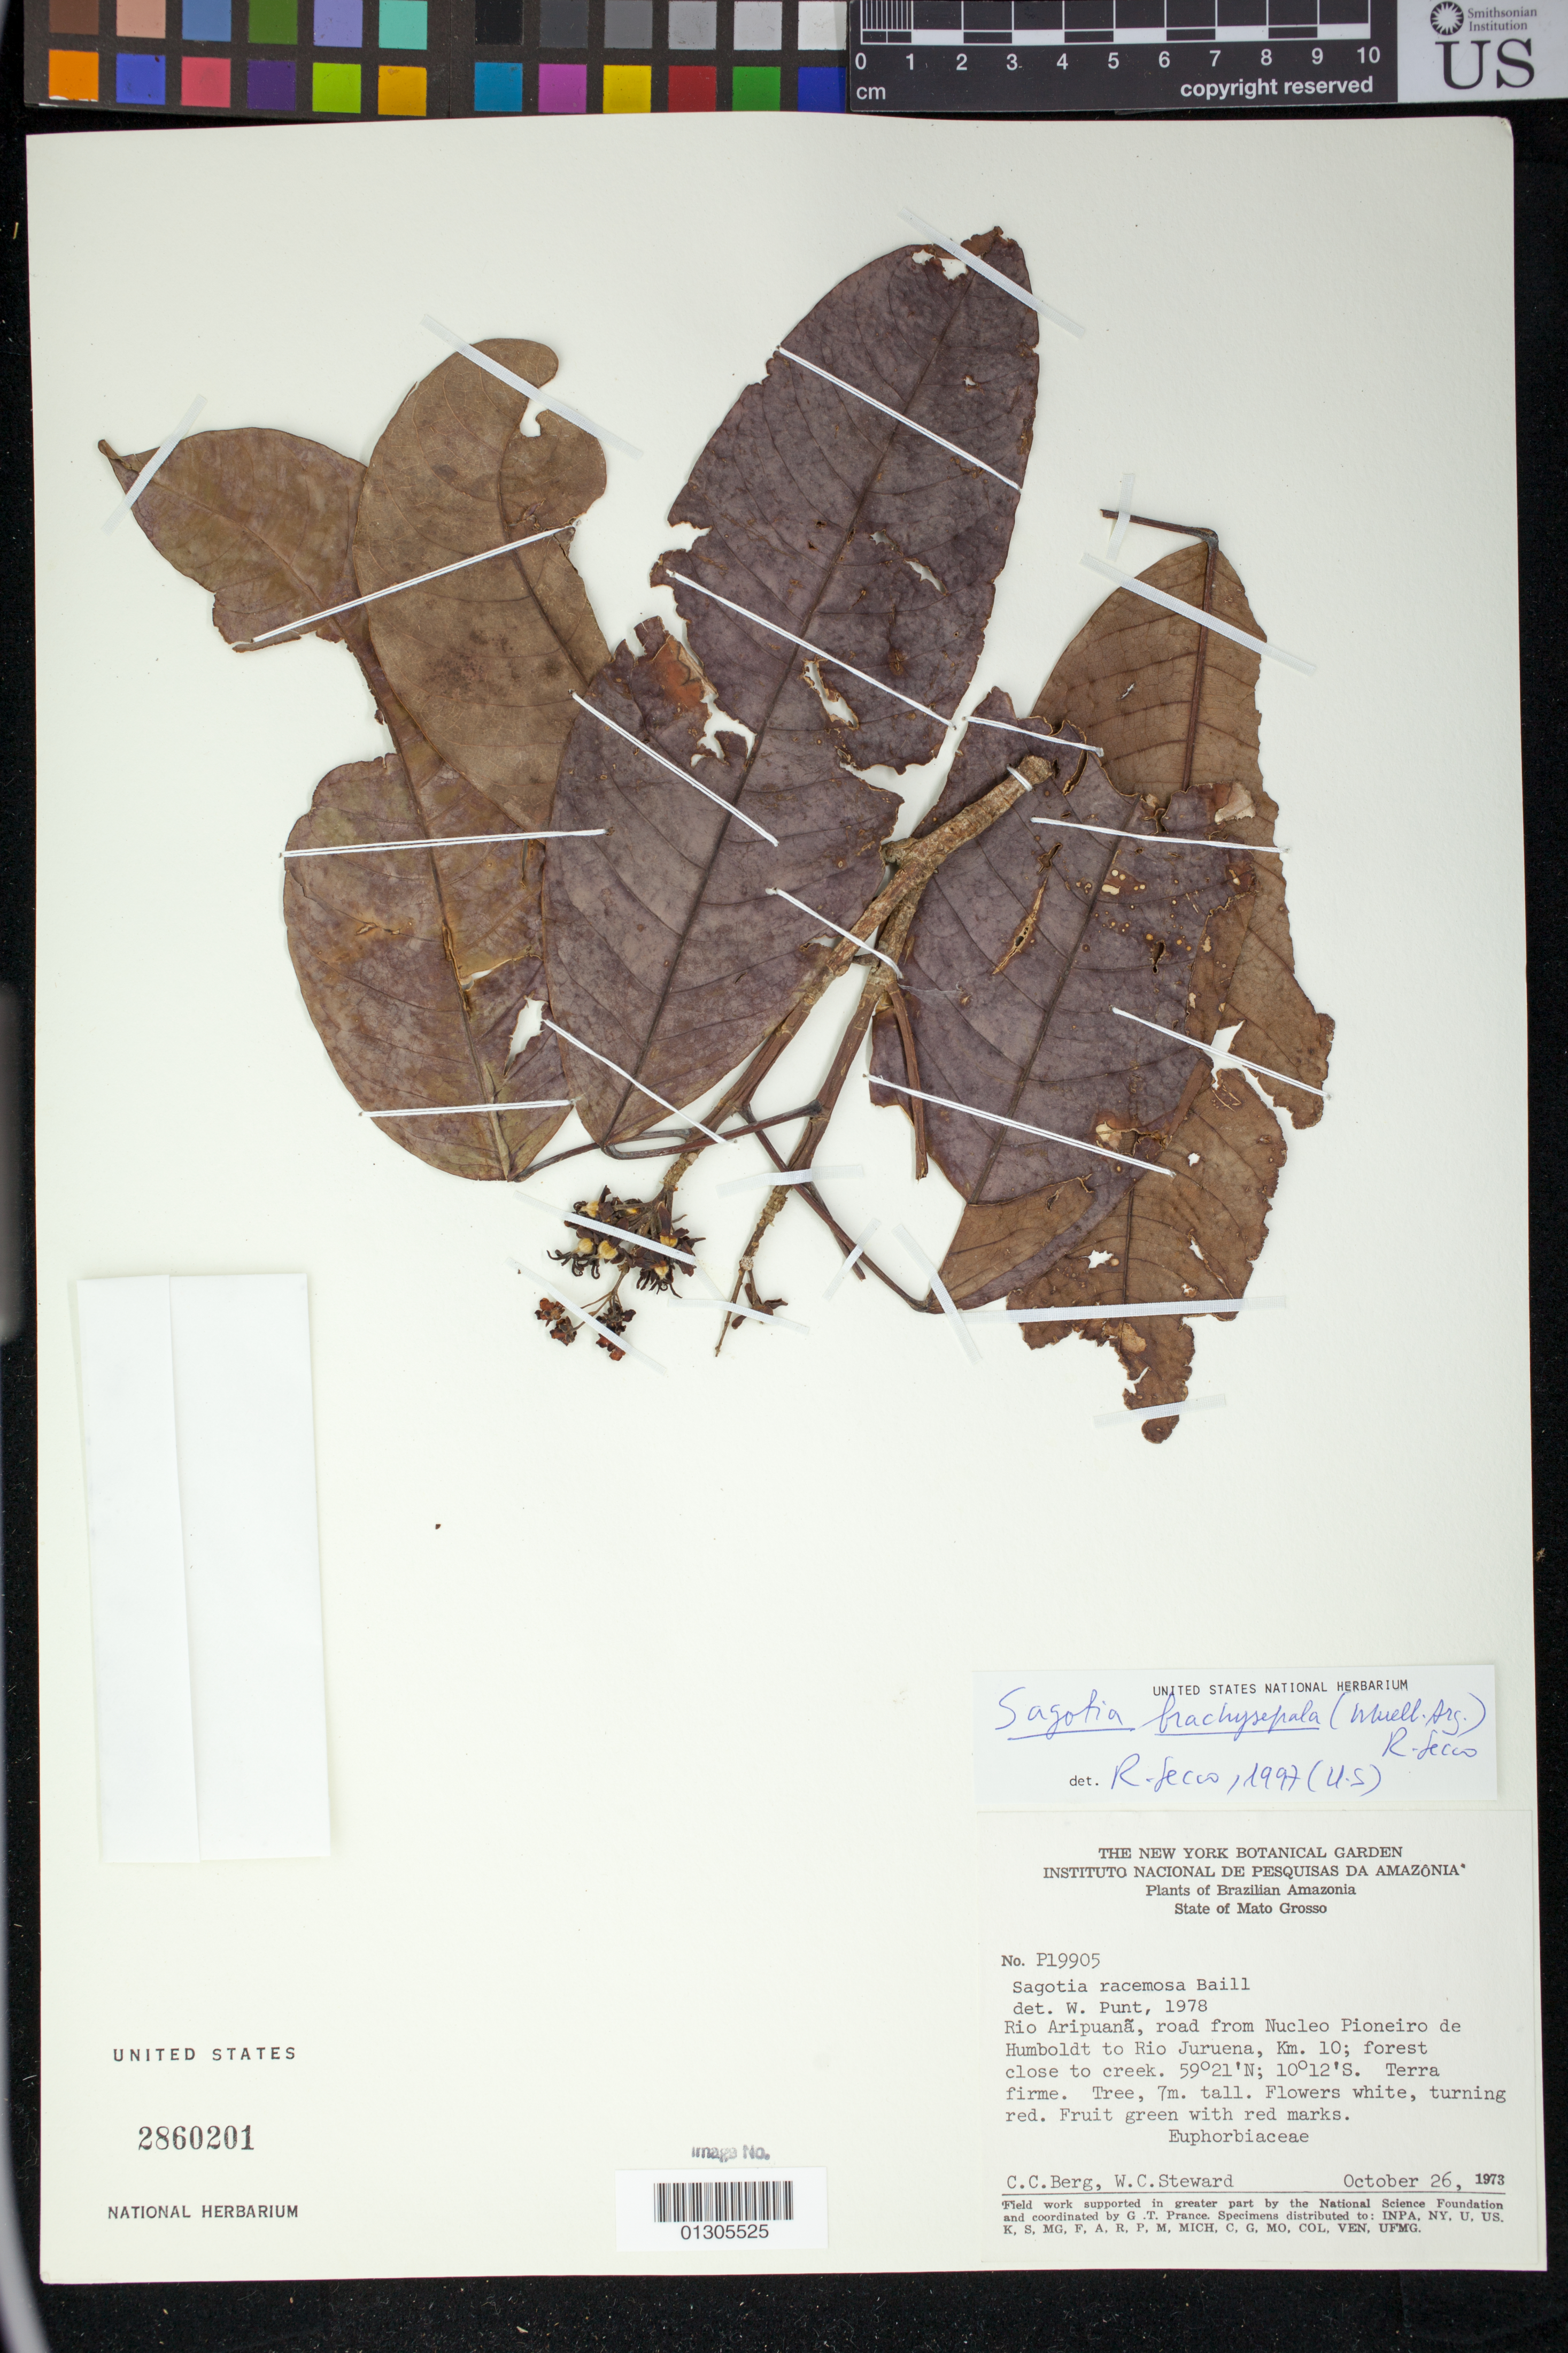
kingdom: Plantae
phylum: Tracheophyta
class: Magnoliopsida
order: Malpighiales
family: Euphorbiaceae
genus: Sagotia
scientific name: Sagotia racemosa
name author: Baill.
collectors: C. C. Berg & W. C. Steward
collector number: P19905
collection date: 1973-10-26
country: Brazil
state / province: Mato Grosso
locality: Rio Aripuana, road from Nucleo Pioneiro de Humboldt to Rio Juruena, Km. 10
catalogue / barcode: US 2860201